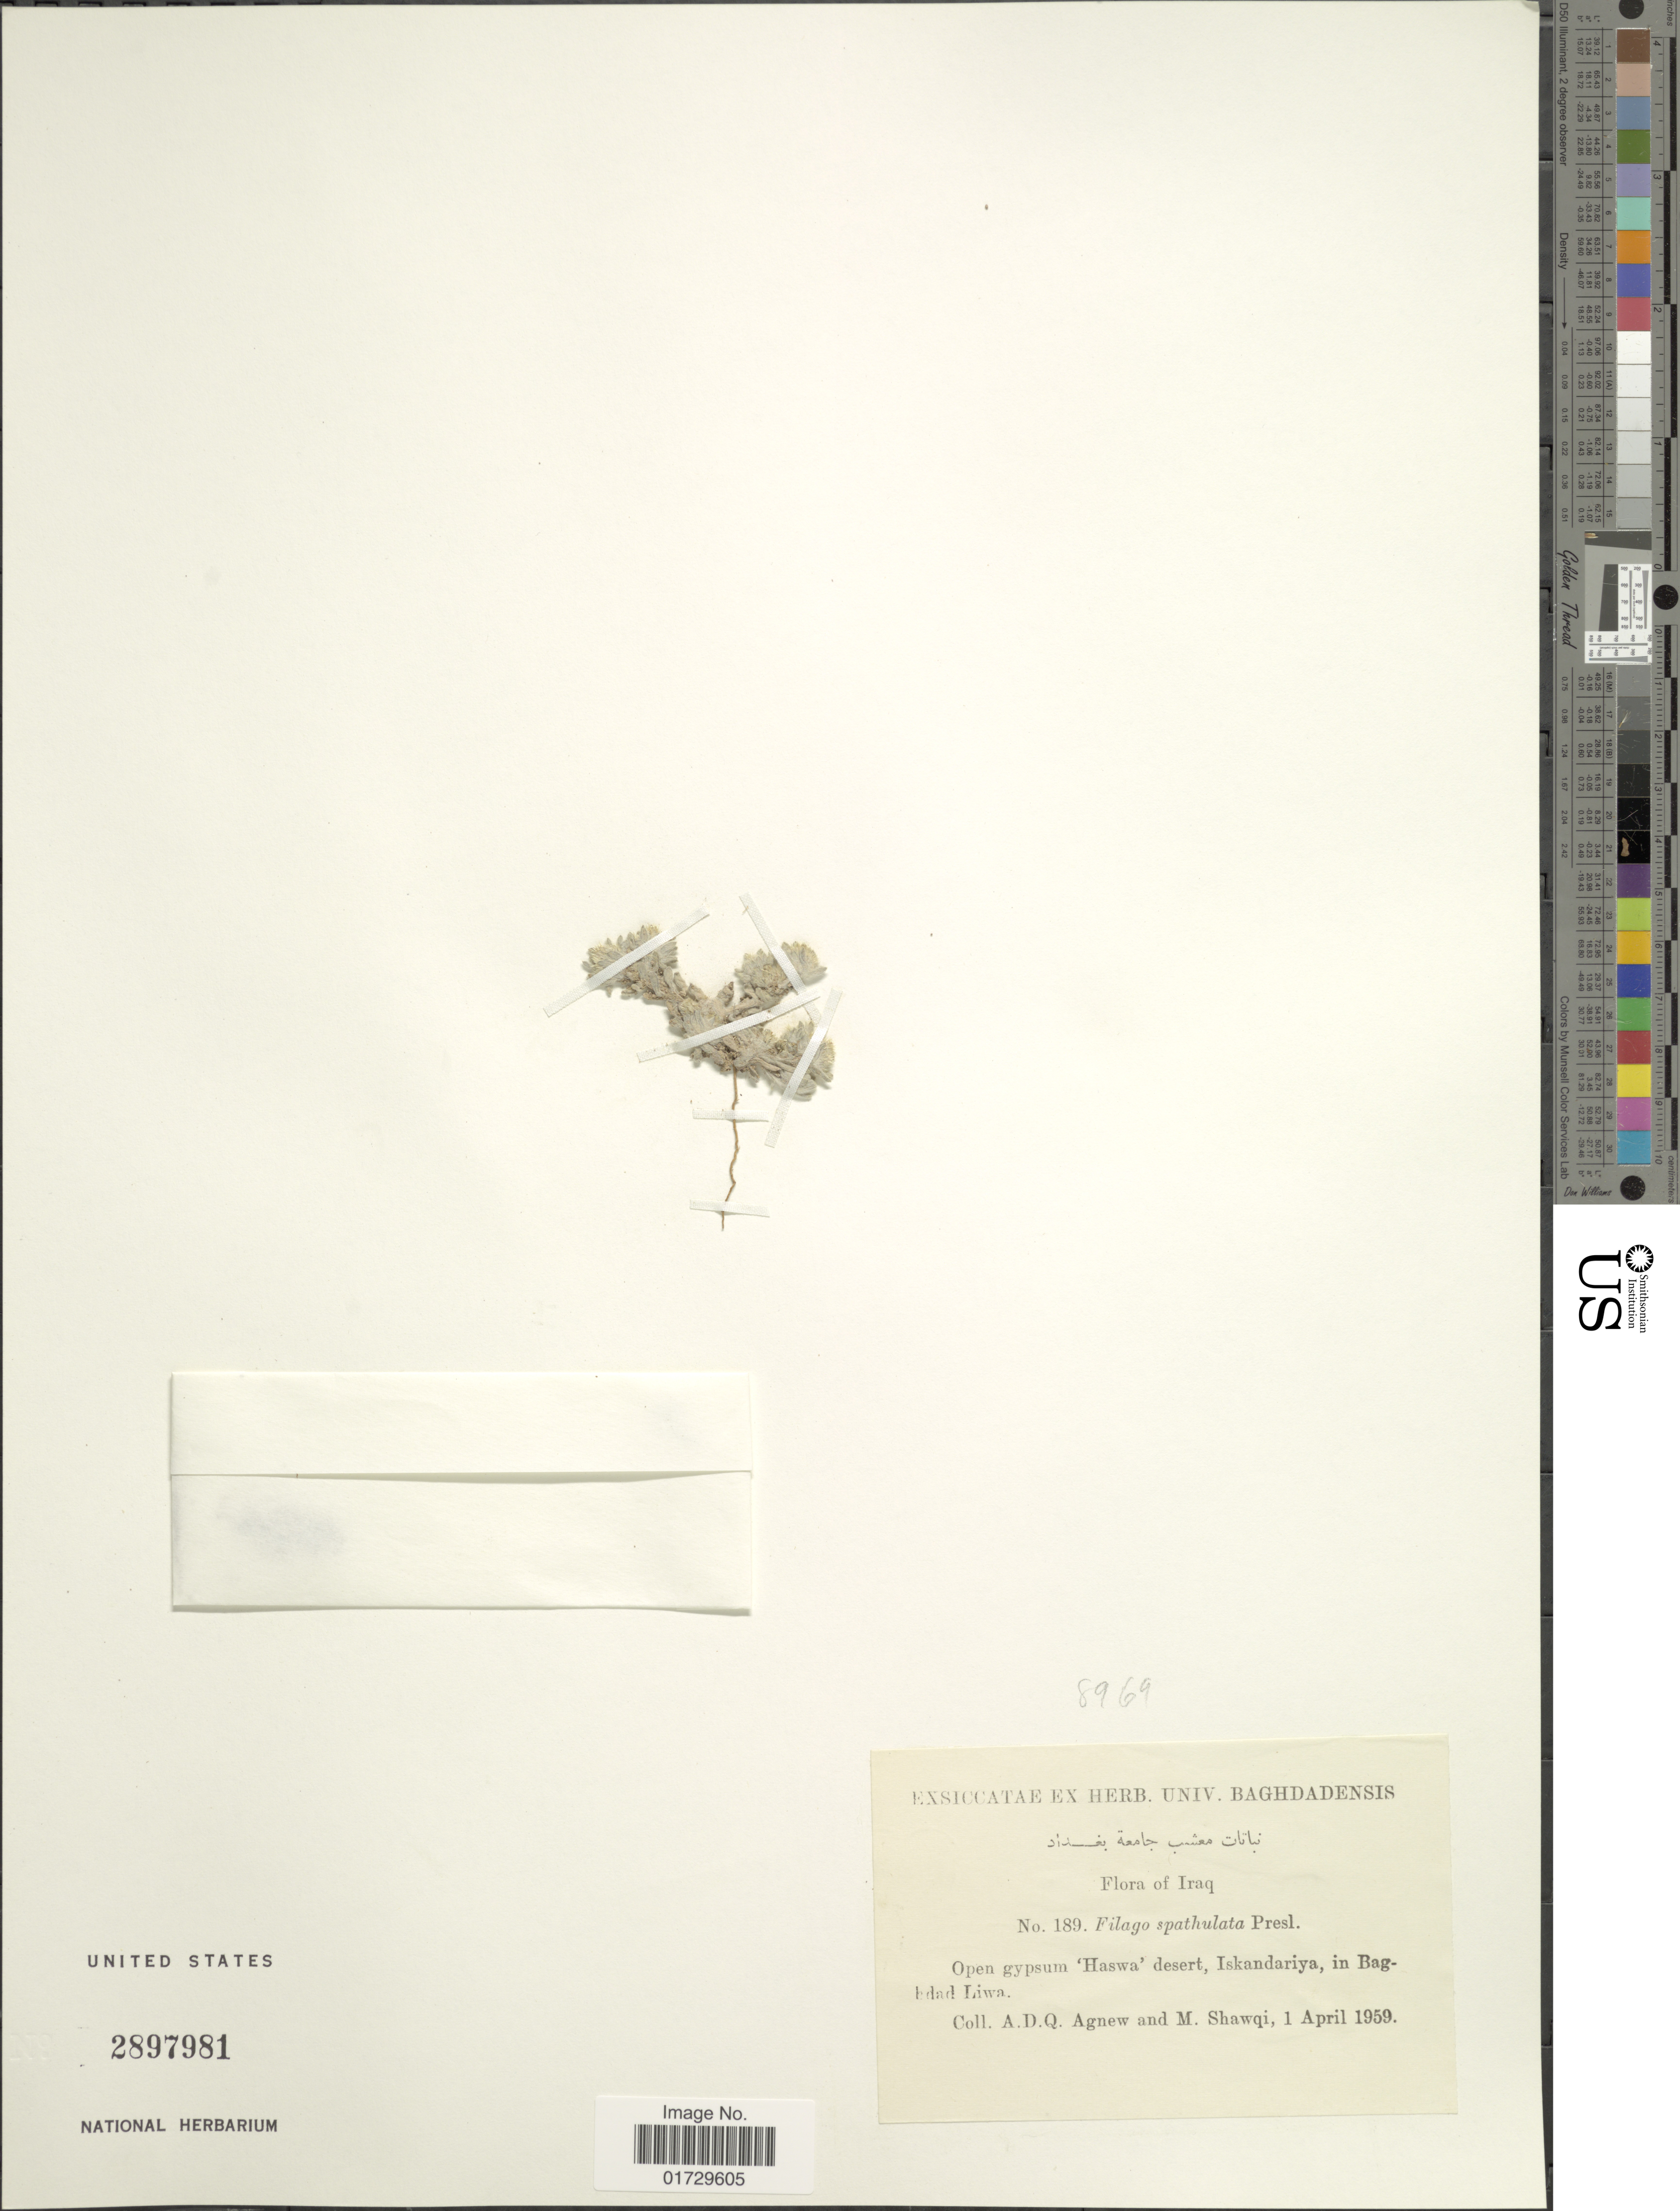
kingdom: Plantae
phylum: Tracheophyta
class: Magnoliopsida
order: Asterales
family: Asteraceae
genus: Filago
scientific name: Filago spathulata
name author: C. Presl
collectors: A. D. Agnew & Shawqi, A.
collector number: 8969?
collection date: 1959-04-01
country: Egypt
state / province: Al Iskandariyah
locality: Open gypsum 'Haswa' desert, in Bagdad Liwa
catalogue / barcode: US 2897981